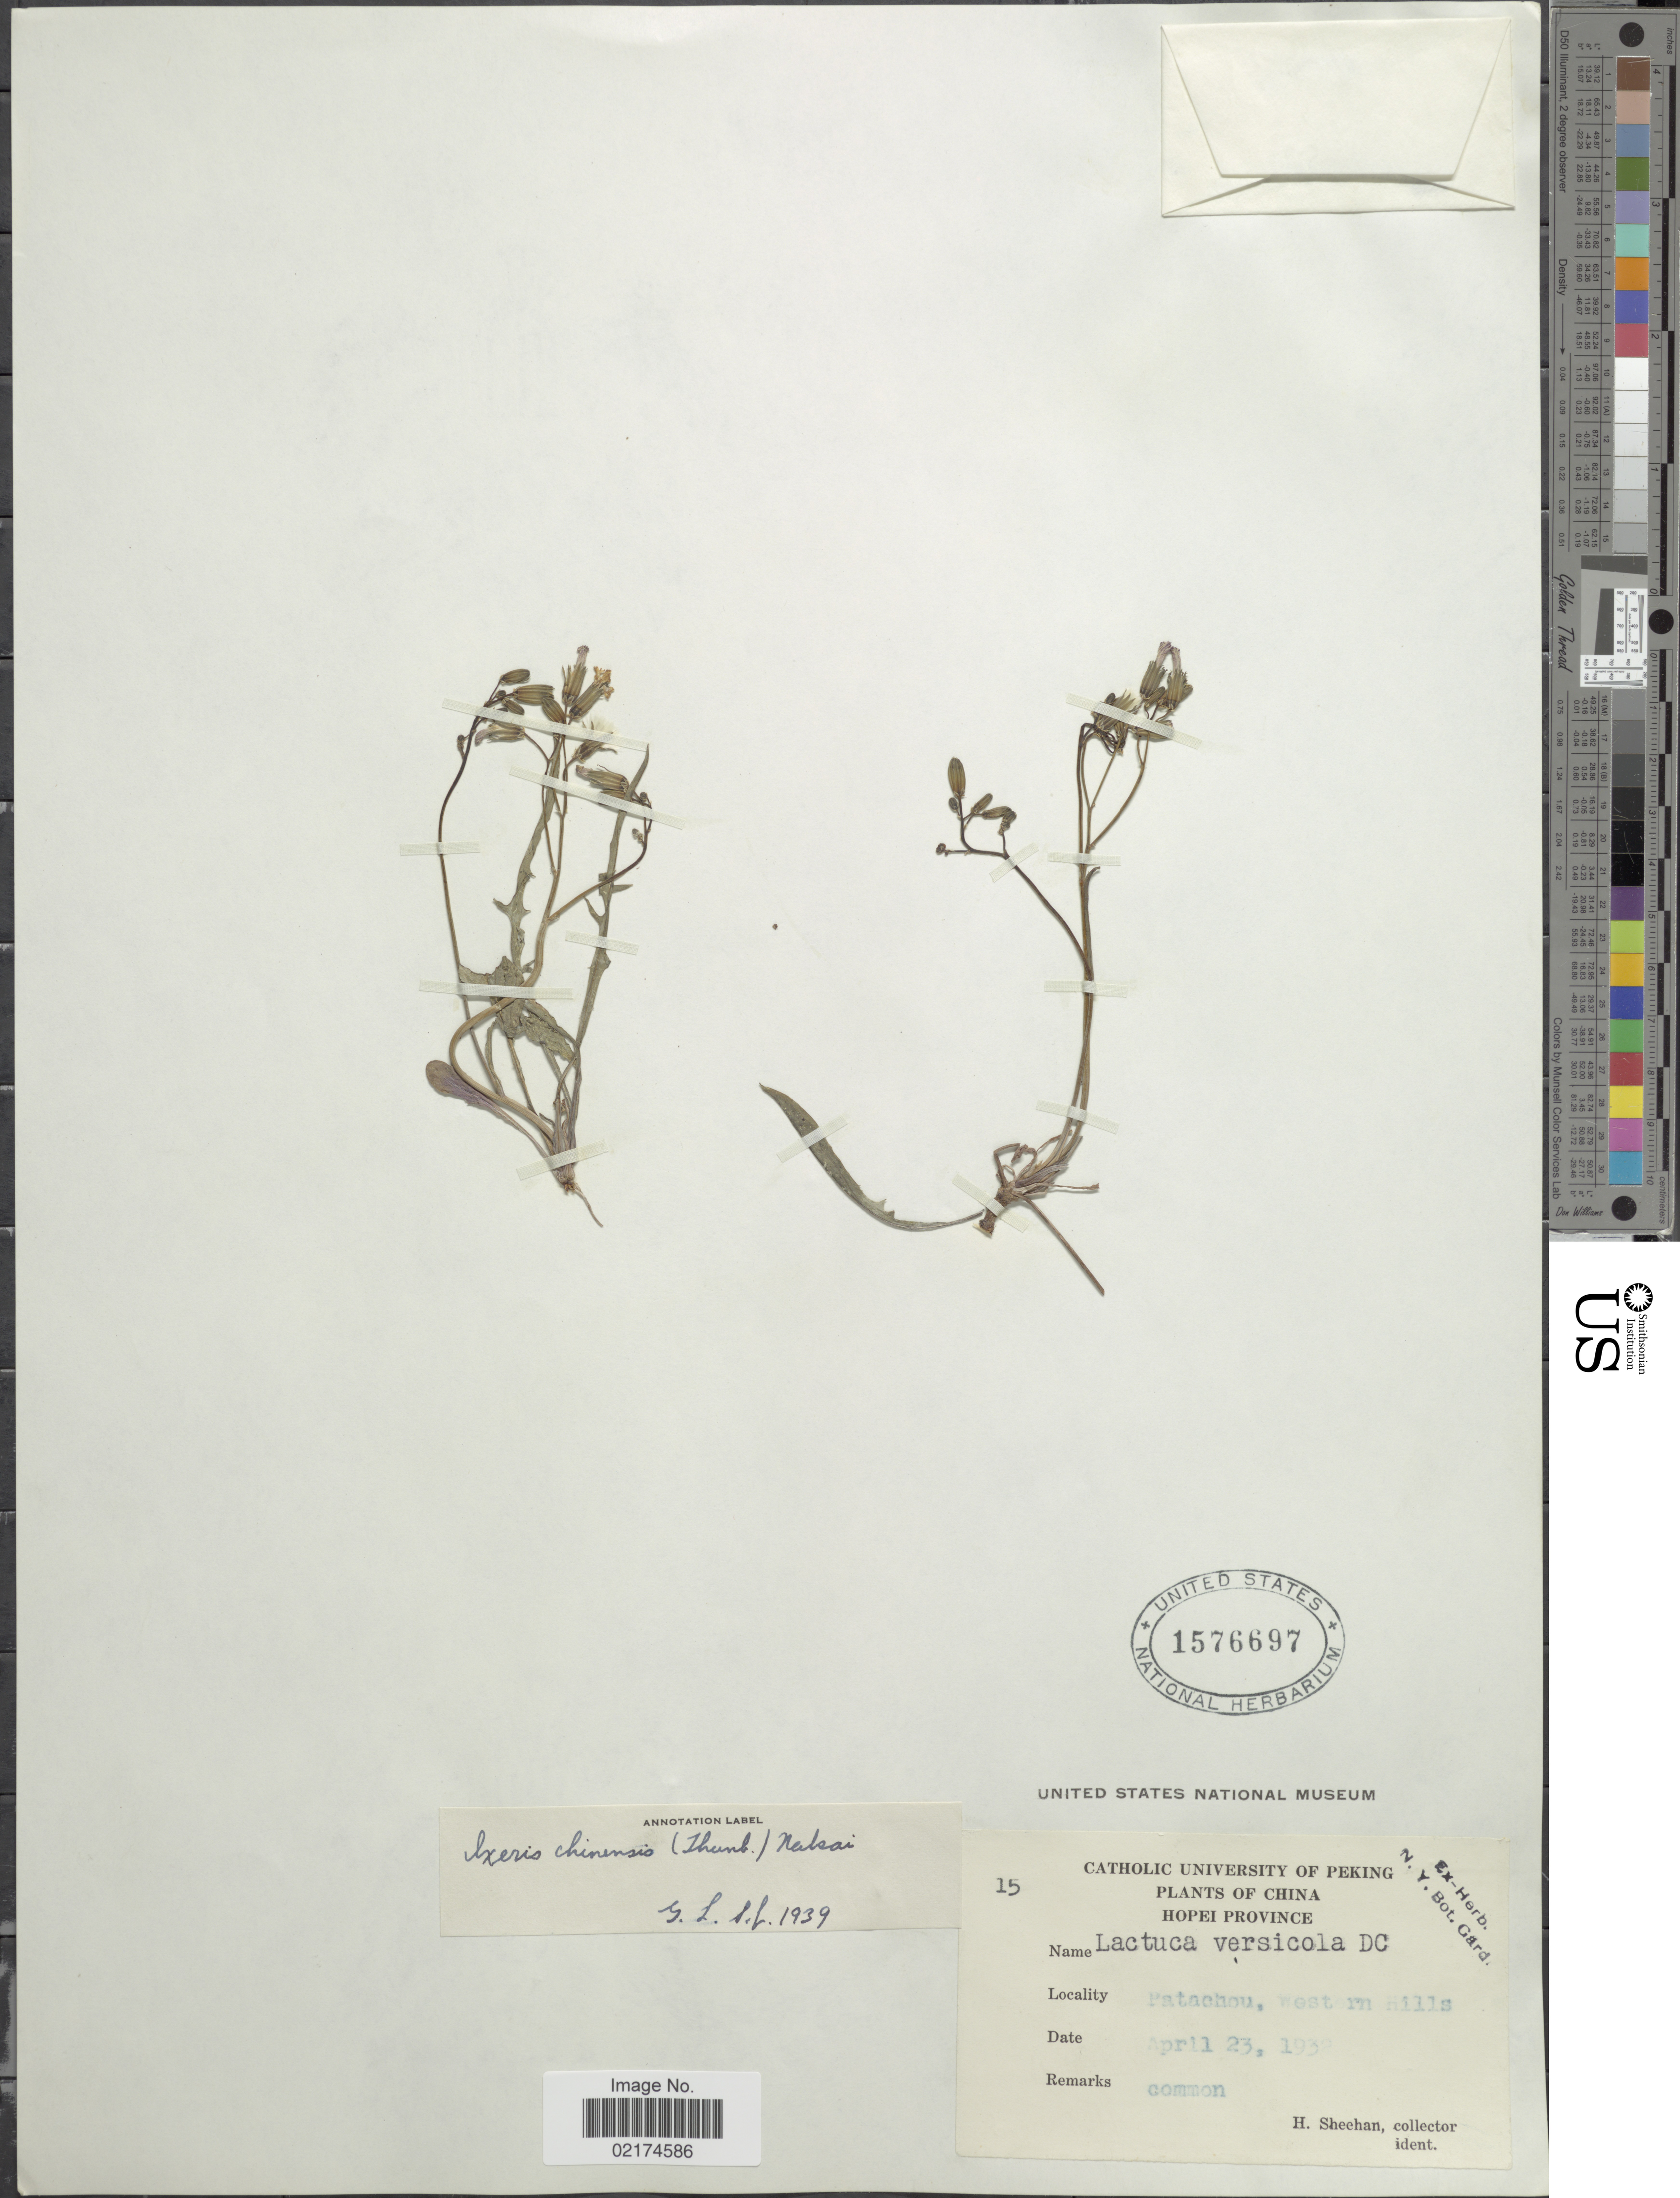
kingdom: Plantae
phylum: Tracheophyta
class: Magnoliopsida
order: Asterales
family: Asteraceae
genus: Ixeris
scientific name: Ixeris chinensis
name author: (Thunb.) Nakai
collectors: H. Sheehan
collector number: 15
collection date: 1932-04-23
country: China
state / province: Hebei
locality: Hopei Province, Matachou, western Hills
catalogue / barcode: US 1576697